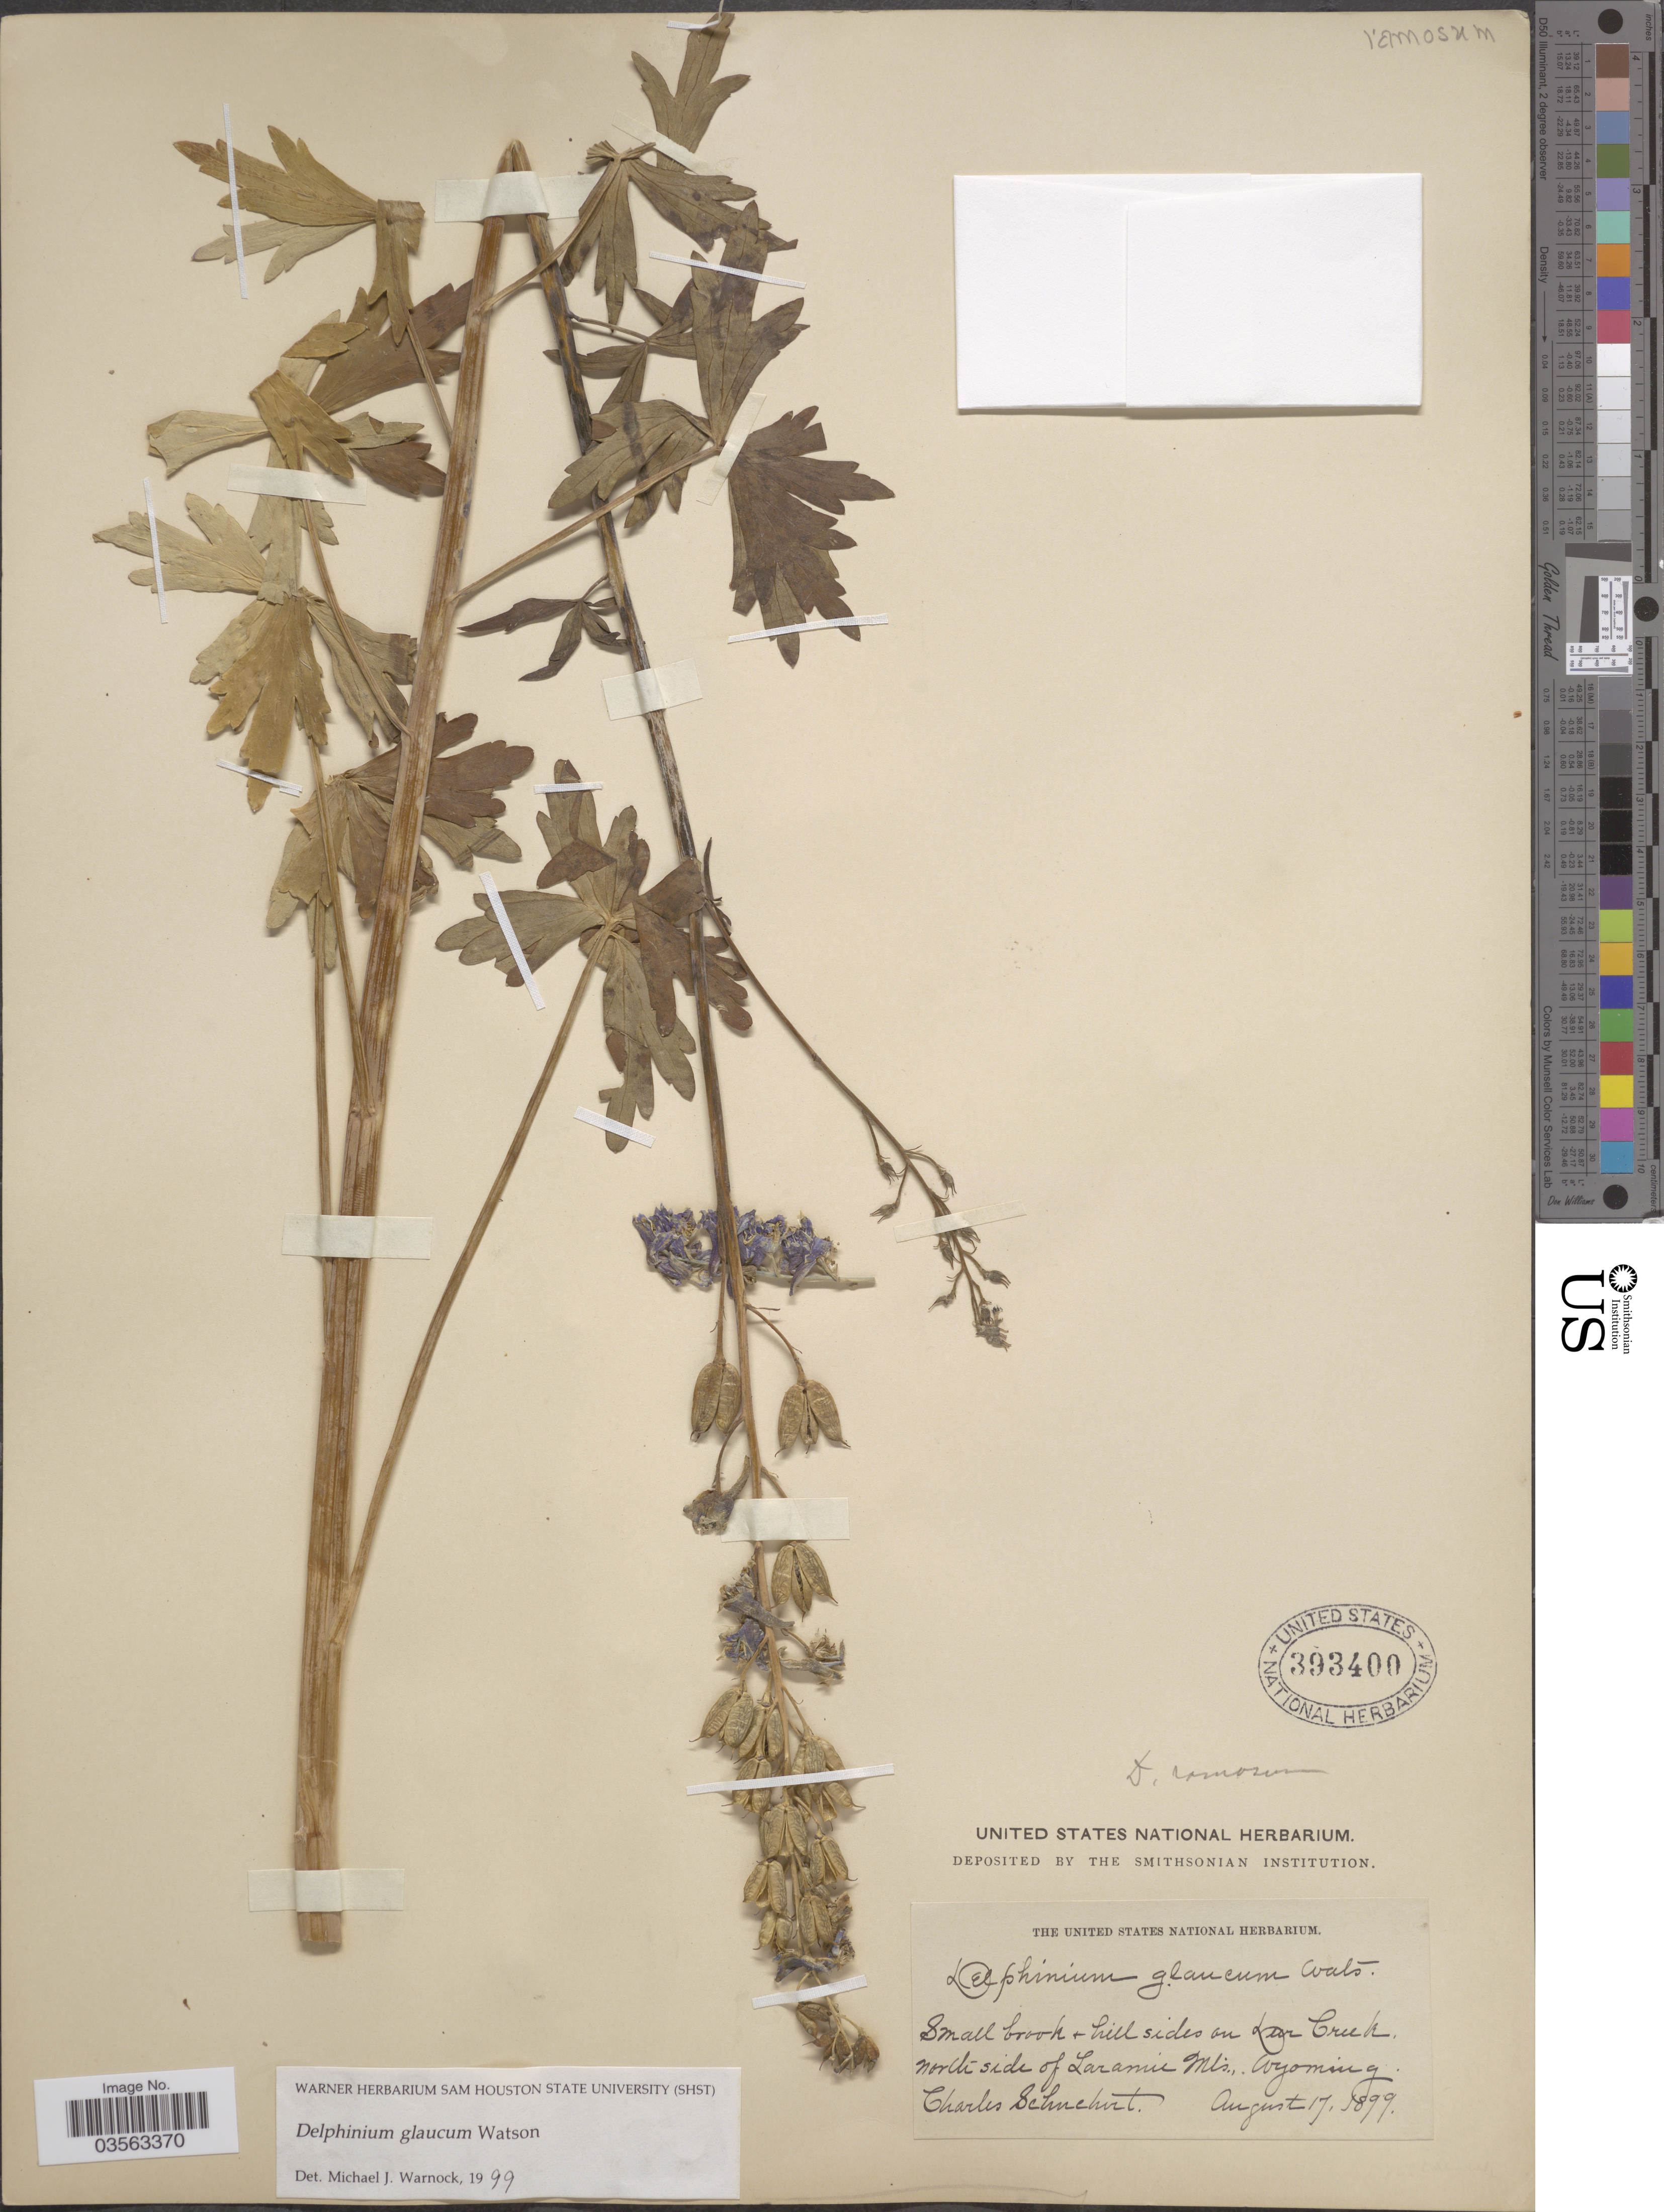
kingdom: Plantae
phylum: Tracheophyta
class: Magnoliopsida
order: Ranunculales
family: Ranunculaceae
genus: Delphinium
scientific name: Delphinium glaucum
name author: S. Watson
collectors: C. Schuchert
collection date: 1899-08-17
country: United States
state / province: Wyoming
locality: Small brook+hill sides on Deer Creek. North side of Laramie Mts.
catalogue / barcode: US 393400